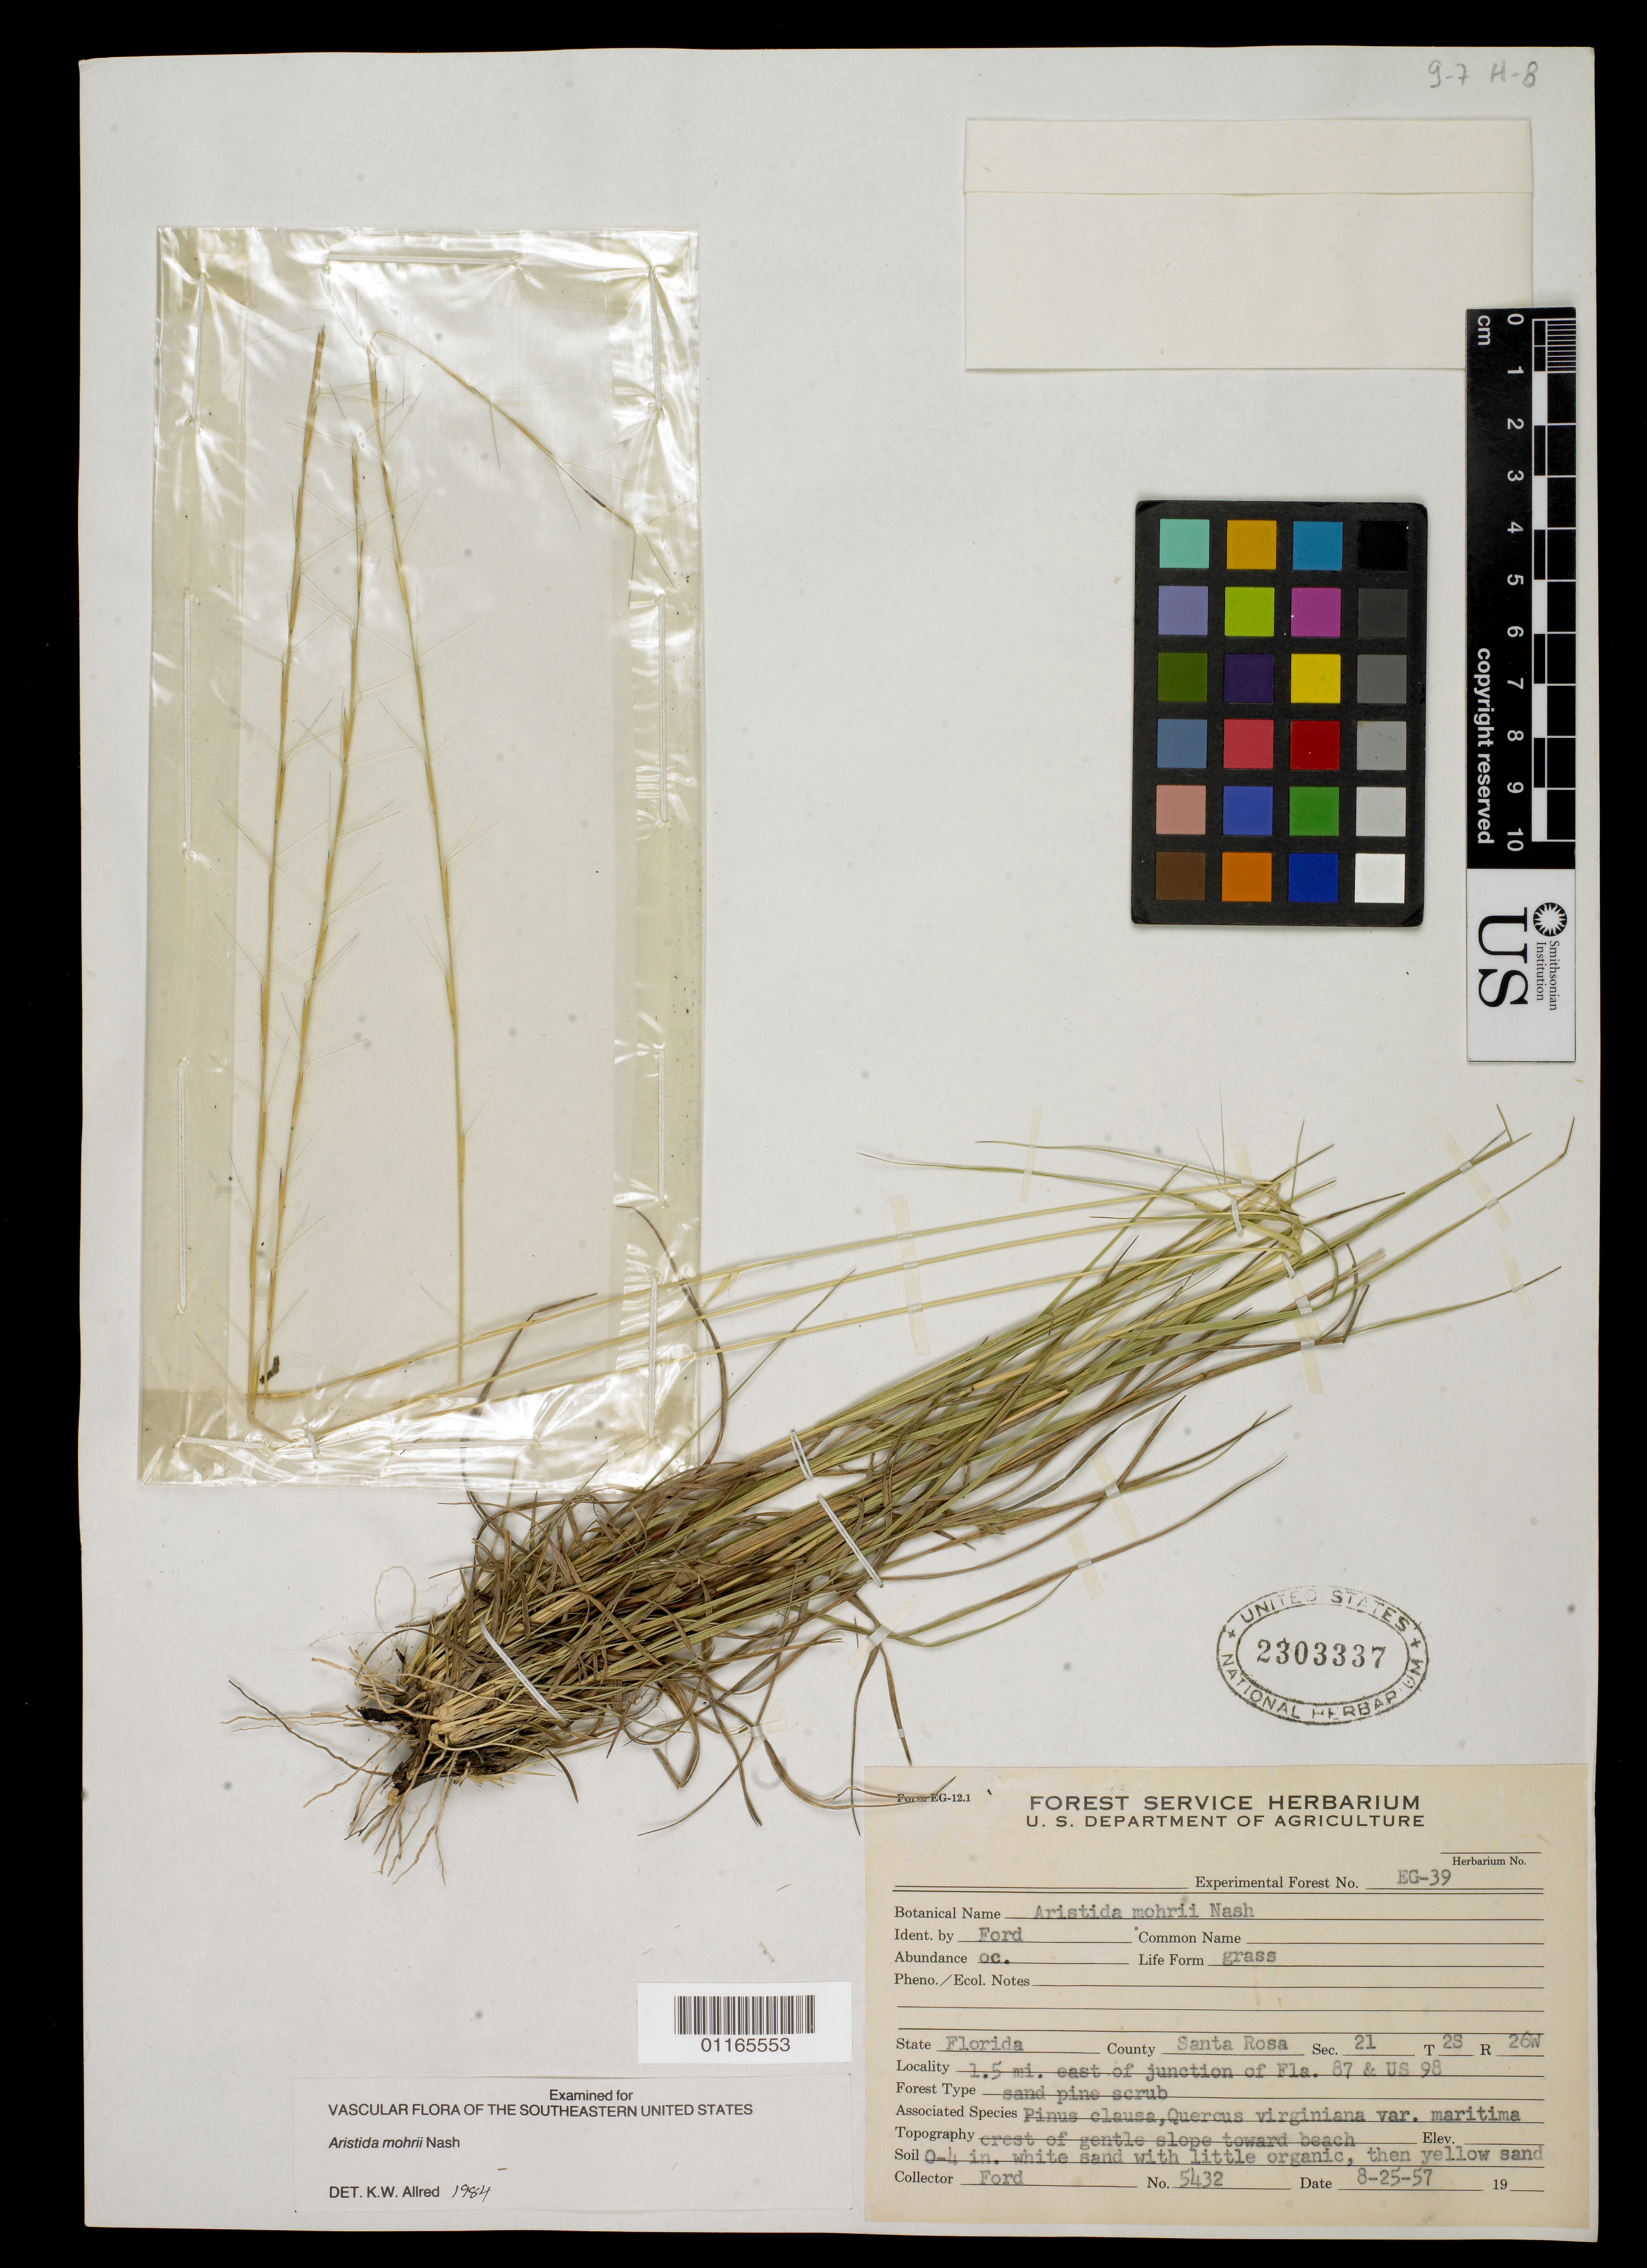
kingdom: Plantae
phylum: Tracheophyta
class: Liliopsida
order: Poales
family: Poaceae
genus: Aristida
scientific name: Aristida mohrii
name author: Nash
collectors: -. Ford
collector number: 5432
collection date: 1957-08-25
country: United States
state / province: Florida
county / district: Santa Rosa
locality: Sec. 21 T 2S R 26W. 1.5 mi. east of junction of Fla. 87 & US 98.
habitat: Forest Type: sand pine scrub; Associated Species: Pinus clausa, Quercus virginiana va. maritima; Topography: crest of gentle slope toward beach; Soil: 0-4 in. white sand with little organic, then yellow sand.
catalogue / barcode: US 2303337